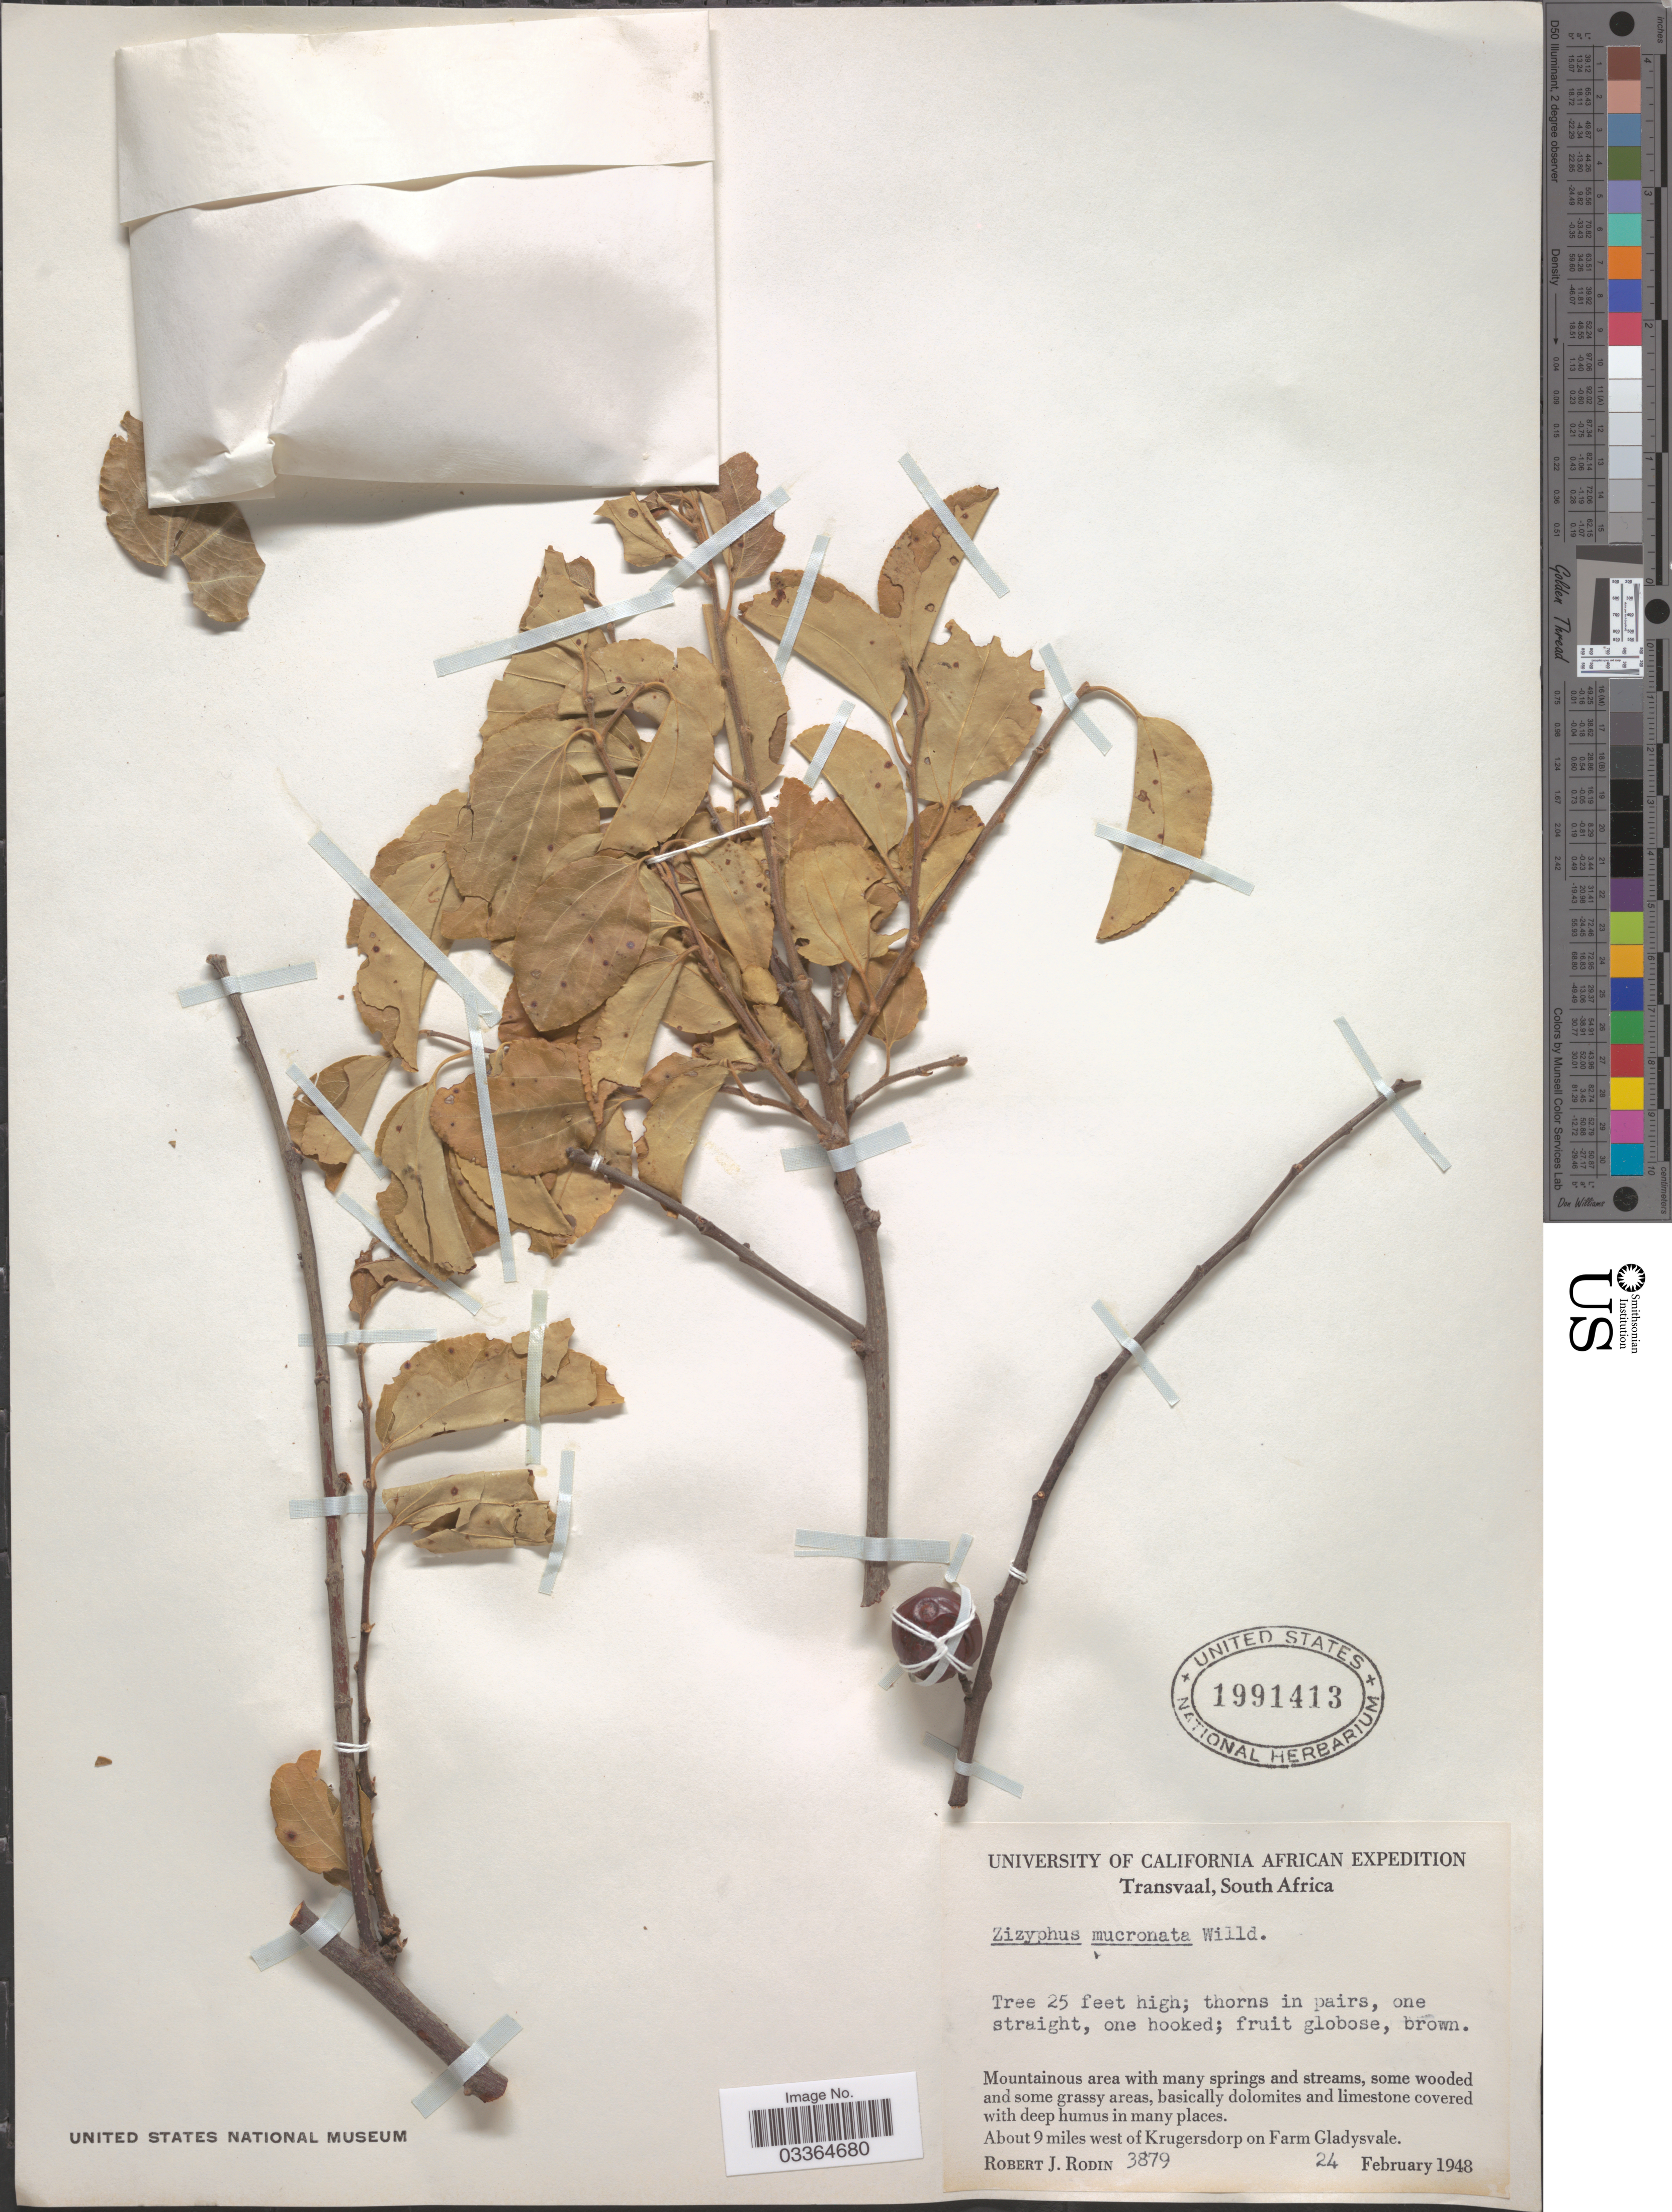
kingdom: Plantae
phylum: Tracheophyta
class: Magnoliopsida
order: Rosales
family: Rhamnaceae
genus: Ziziphus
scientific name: Ziziphus mucronata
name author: Willd.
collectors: R. J. Rodin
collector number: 3879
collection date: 1948-02-24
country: South Africa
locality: Transvaal. About 9 miles west of Krugersdorp on Farm Gladysvale.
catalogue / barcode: US 1991413